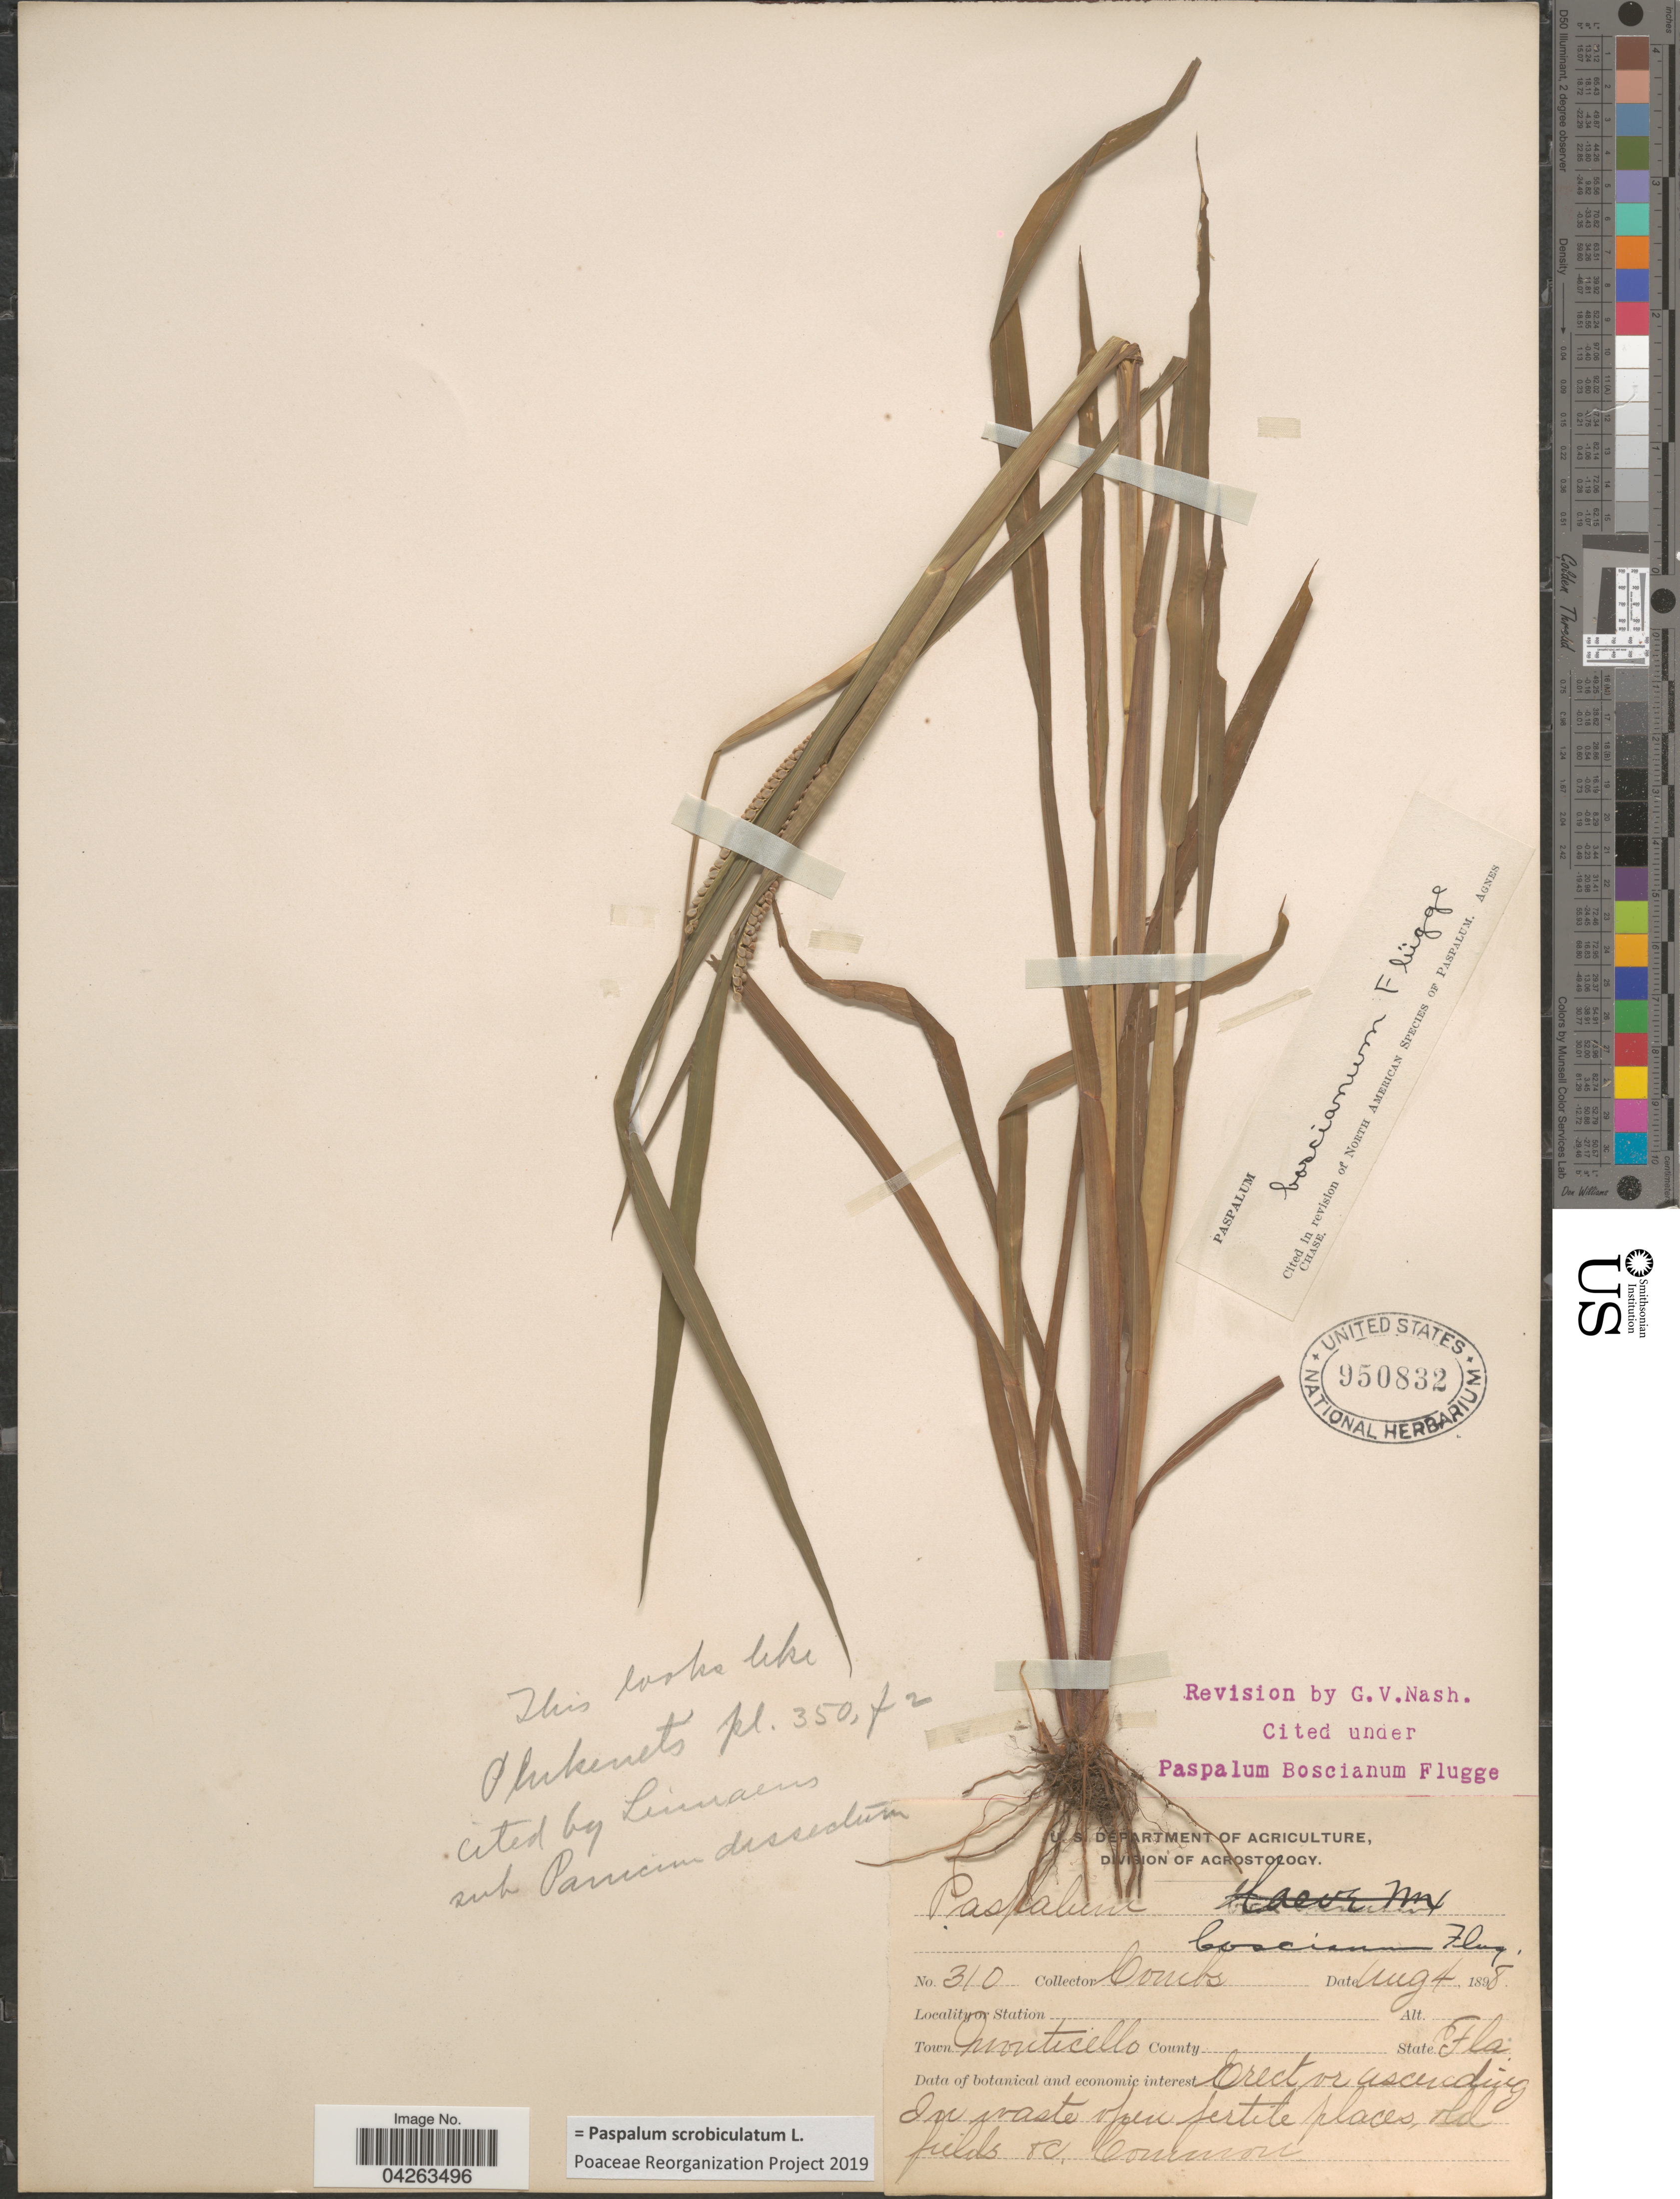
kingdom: Plantae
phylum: Tracheophyta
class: Liliopsida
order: Poales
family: Poaceae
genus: Paspalum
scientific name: Paspalum scrobiculatum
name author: L.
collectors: -. Combs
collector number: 310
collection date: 1898-08-04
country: United States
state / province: Florida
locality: Town Monticello.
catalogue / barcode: US 950832